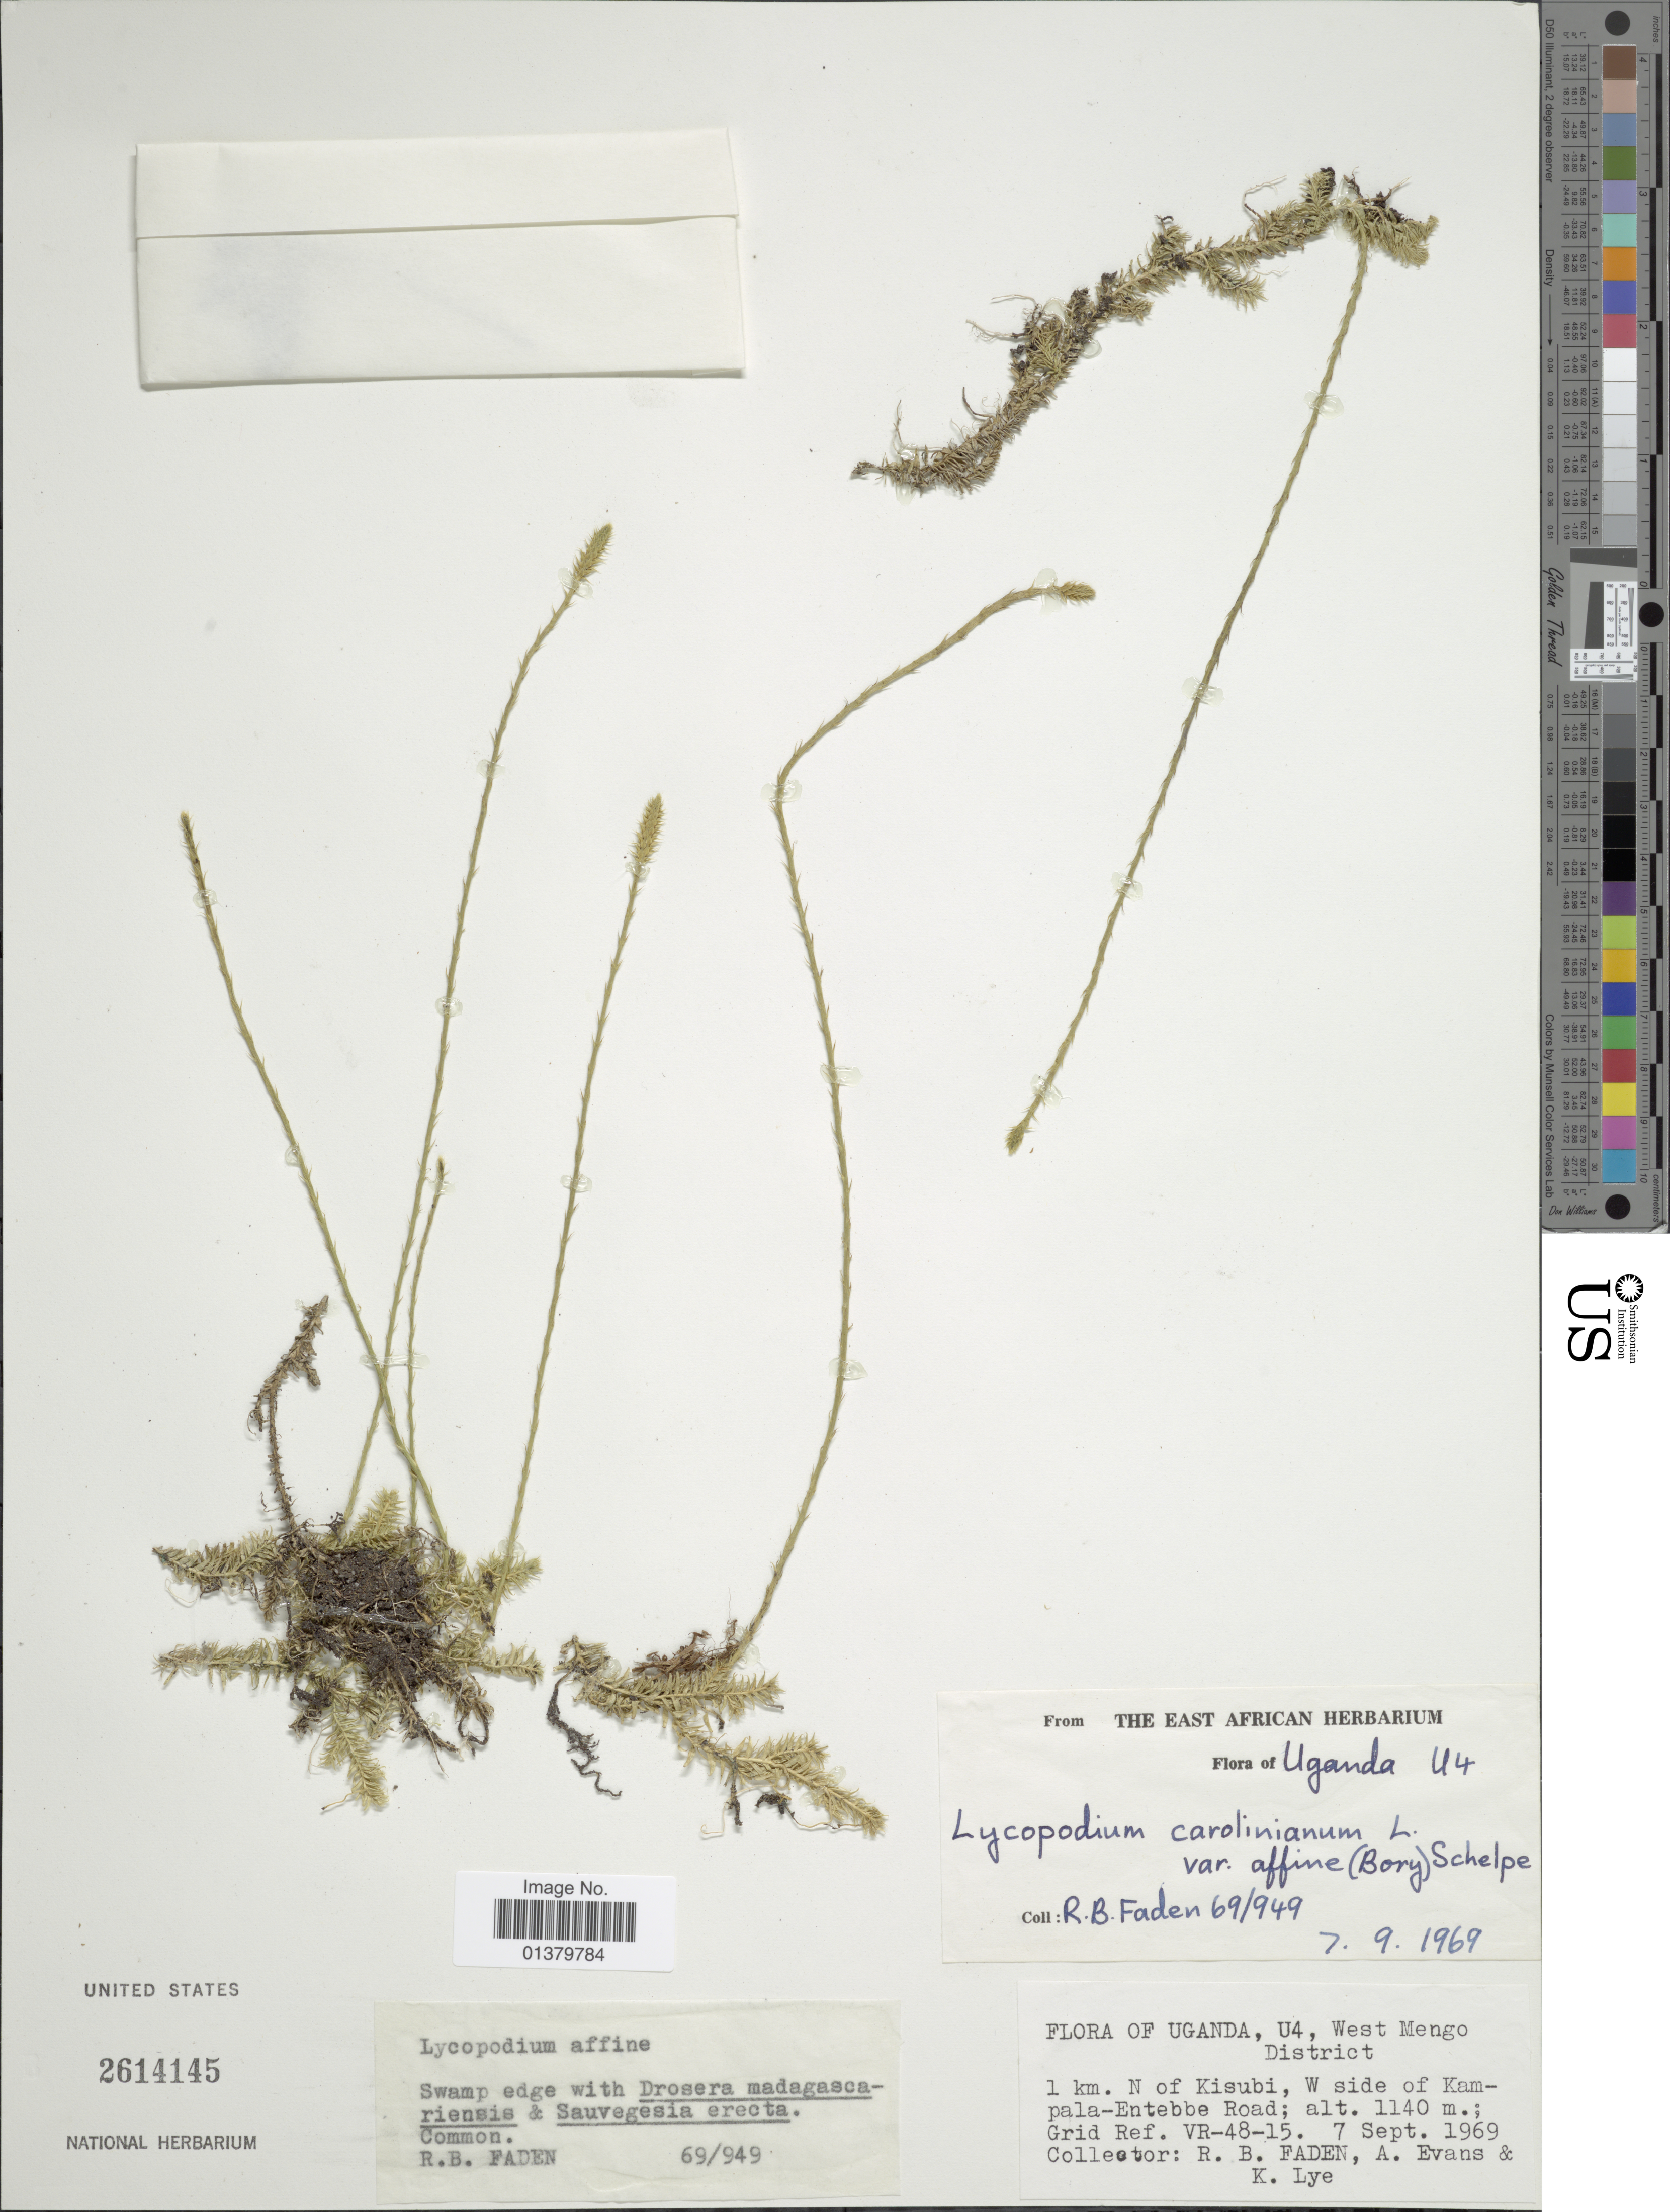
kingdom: Plantae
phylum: Tracheophyta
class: Lycopodiopsida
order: Lycopodiales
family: Lycopodiaceae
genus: Pseudolycopodiella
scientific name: Pseudolycopodiella caroliniana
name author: (L.) Holub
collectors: R. B. Faden, A. Evans & K. A. Lye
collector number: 69/949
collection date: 1969-09-07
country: Uganda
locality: U4 West Mengo District, 1 km N of Kisubi, W side of Kampala-Entebbe Road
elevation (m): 1140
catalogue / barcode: US 2614145